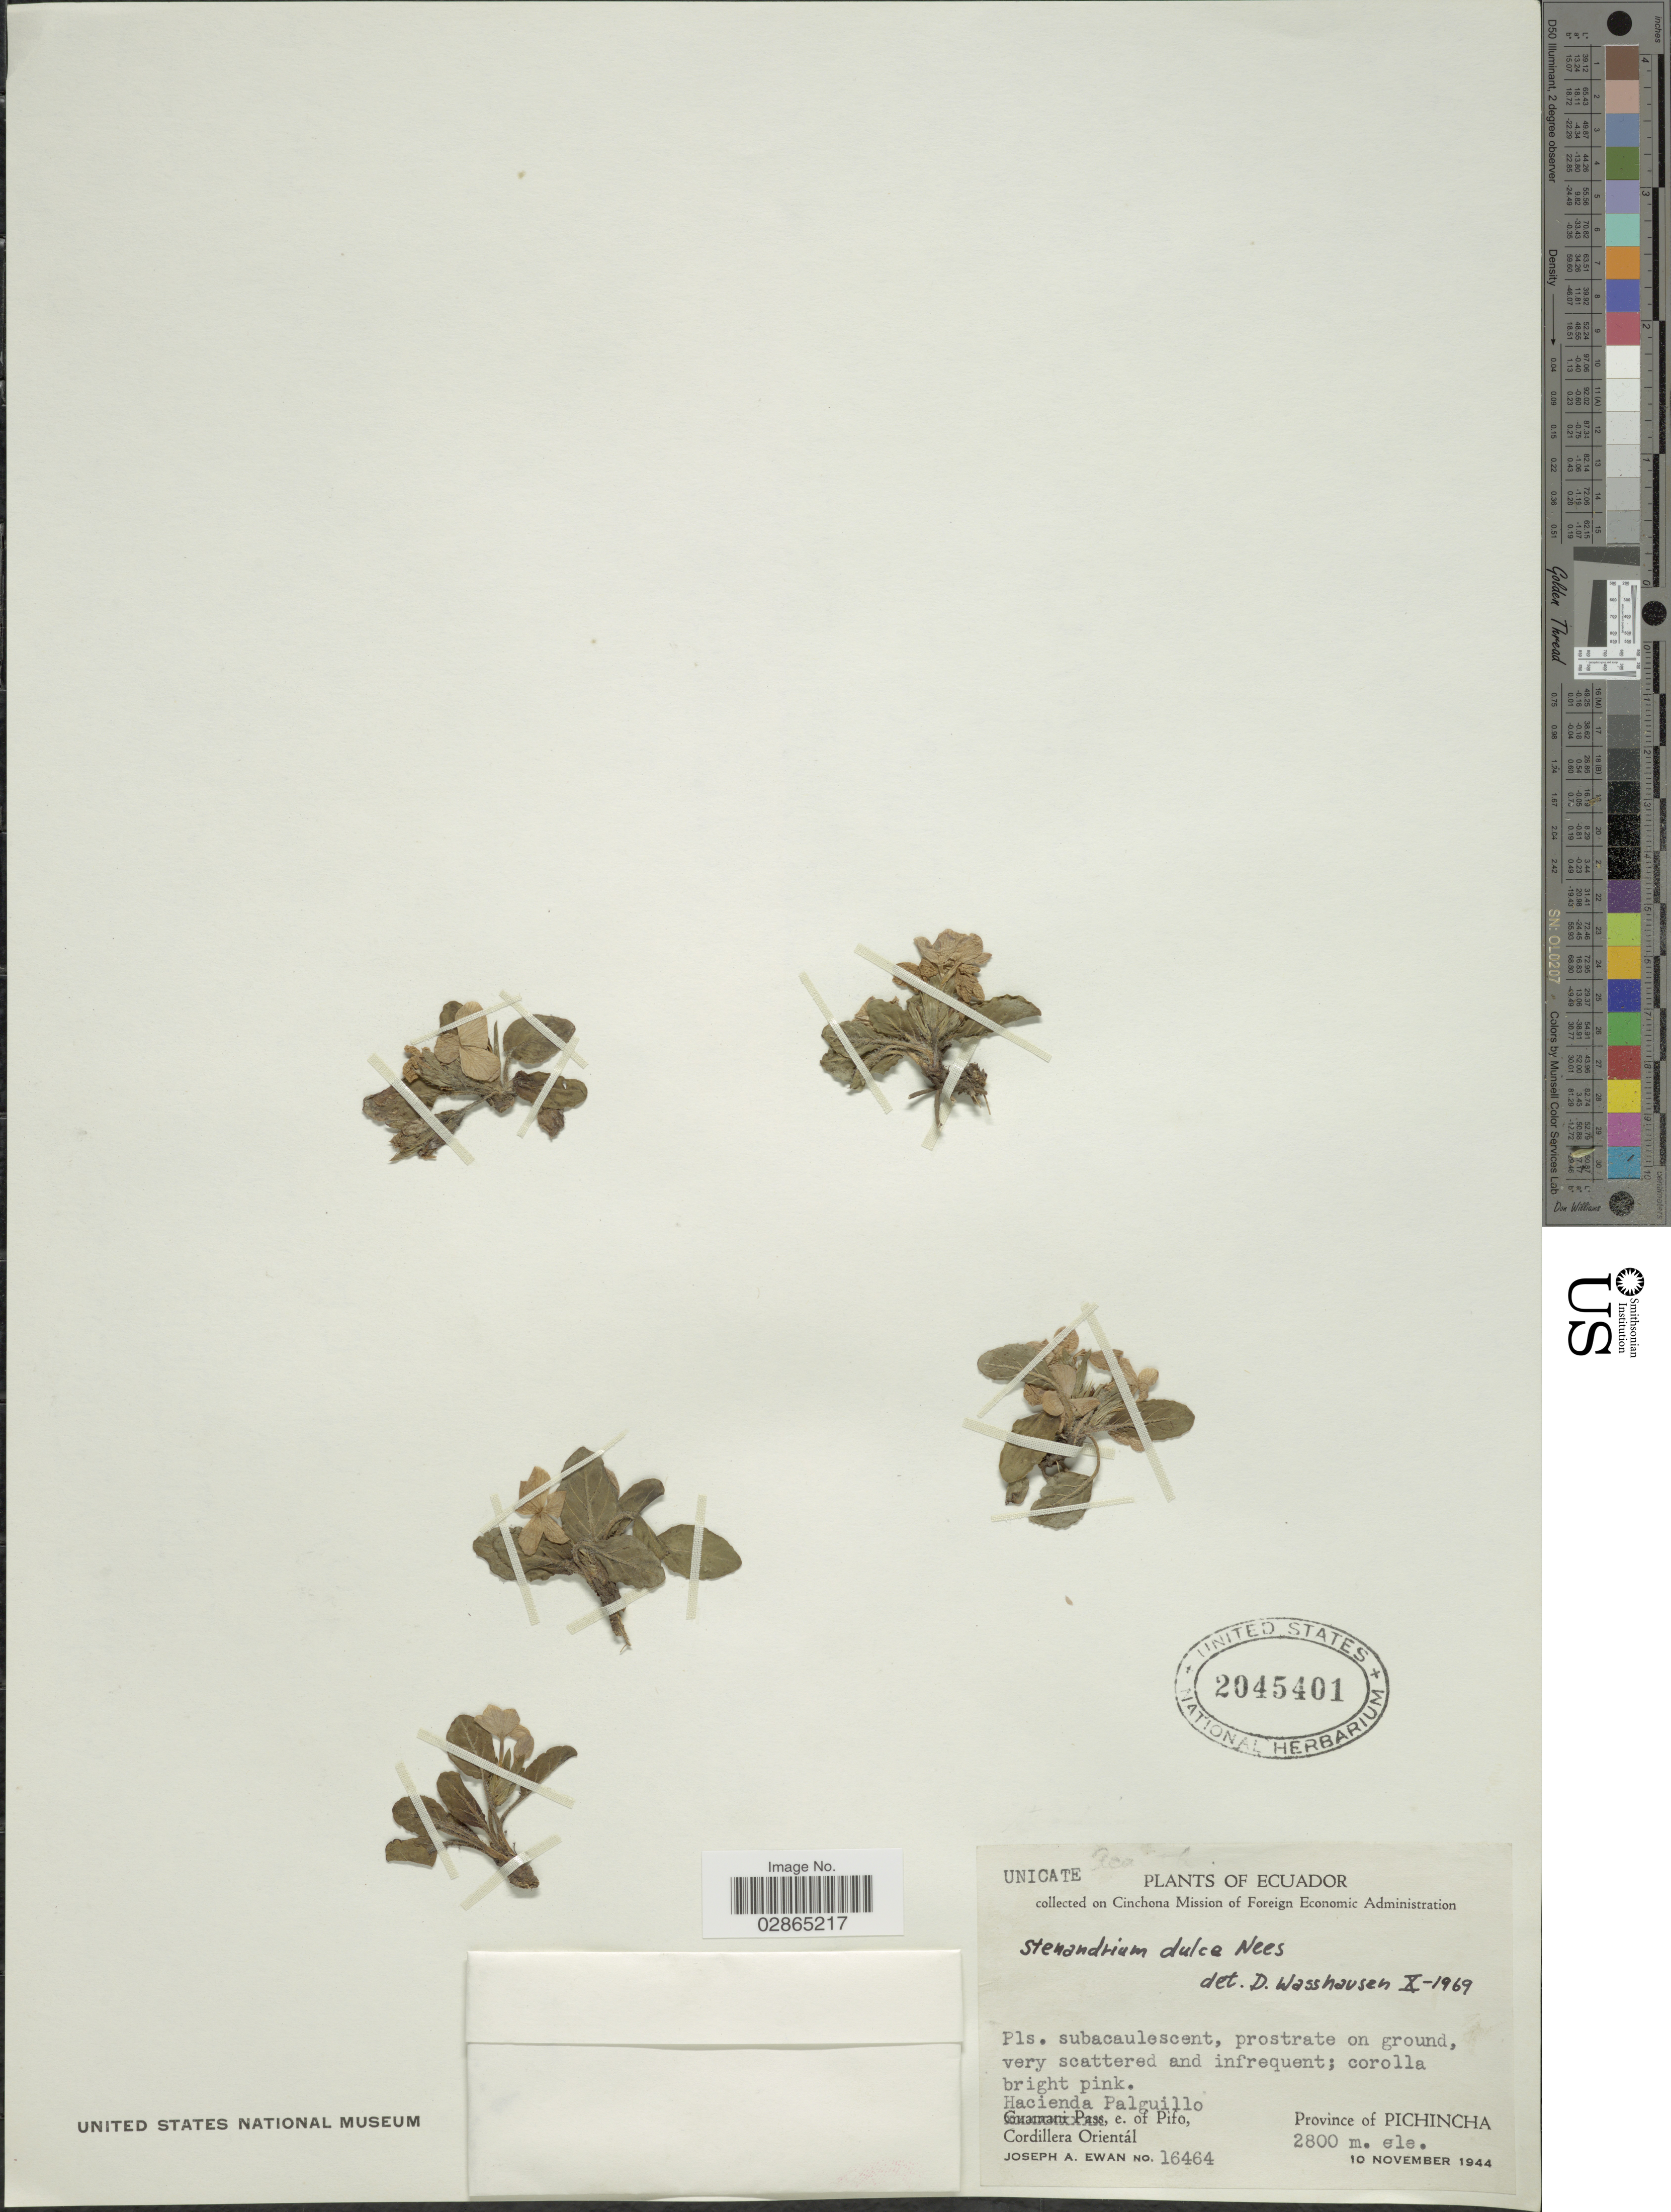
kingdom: Plantae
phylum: Tracheophyta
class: Magnoliopsida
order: Lamiales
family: Acanthaceae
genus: Stenandrium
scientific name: Stenandrium dulce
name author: (Cav.) Nees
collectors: J. A. Ewan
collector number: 16464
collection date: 1944-11-10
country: Ecuador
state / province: Pichincha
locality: Hacienda Palguillo, e. of Pifo, Cordillera Oriental.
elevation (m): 2800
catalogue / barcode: US 2045401